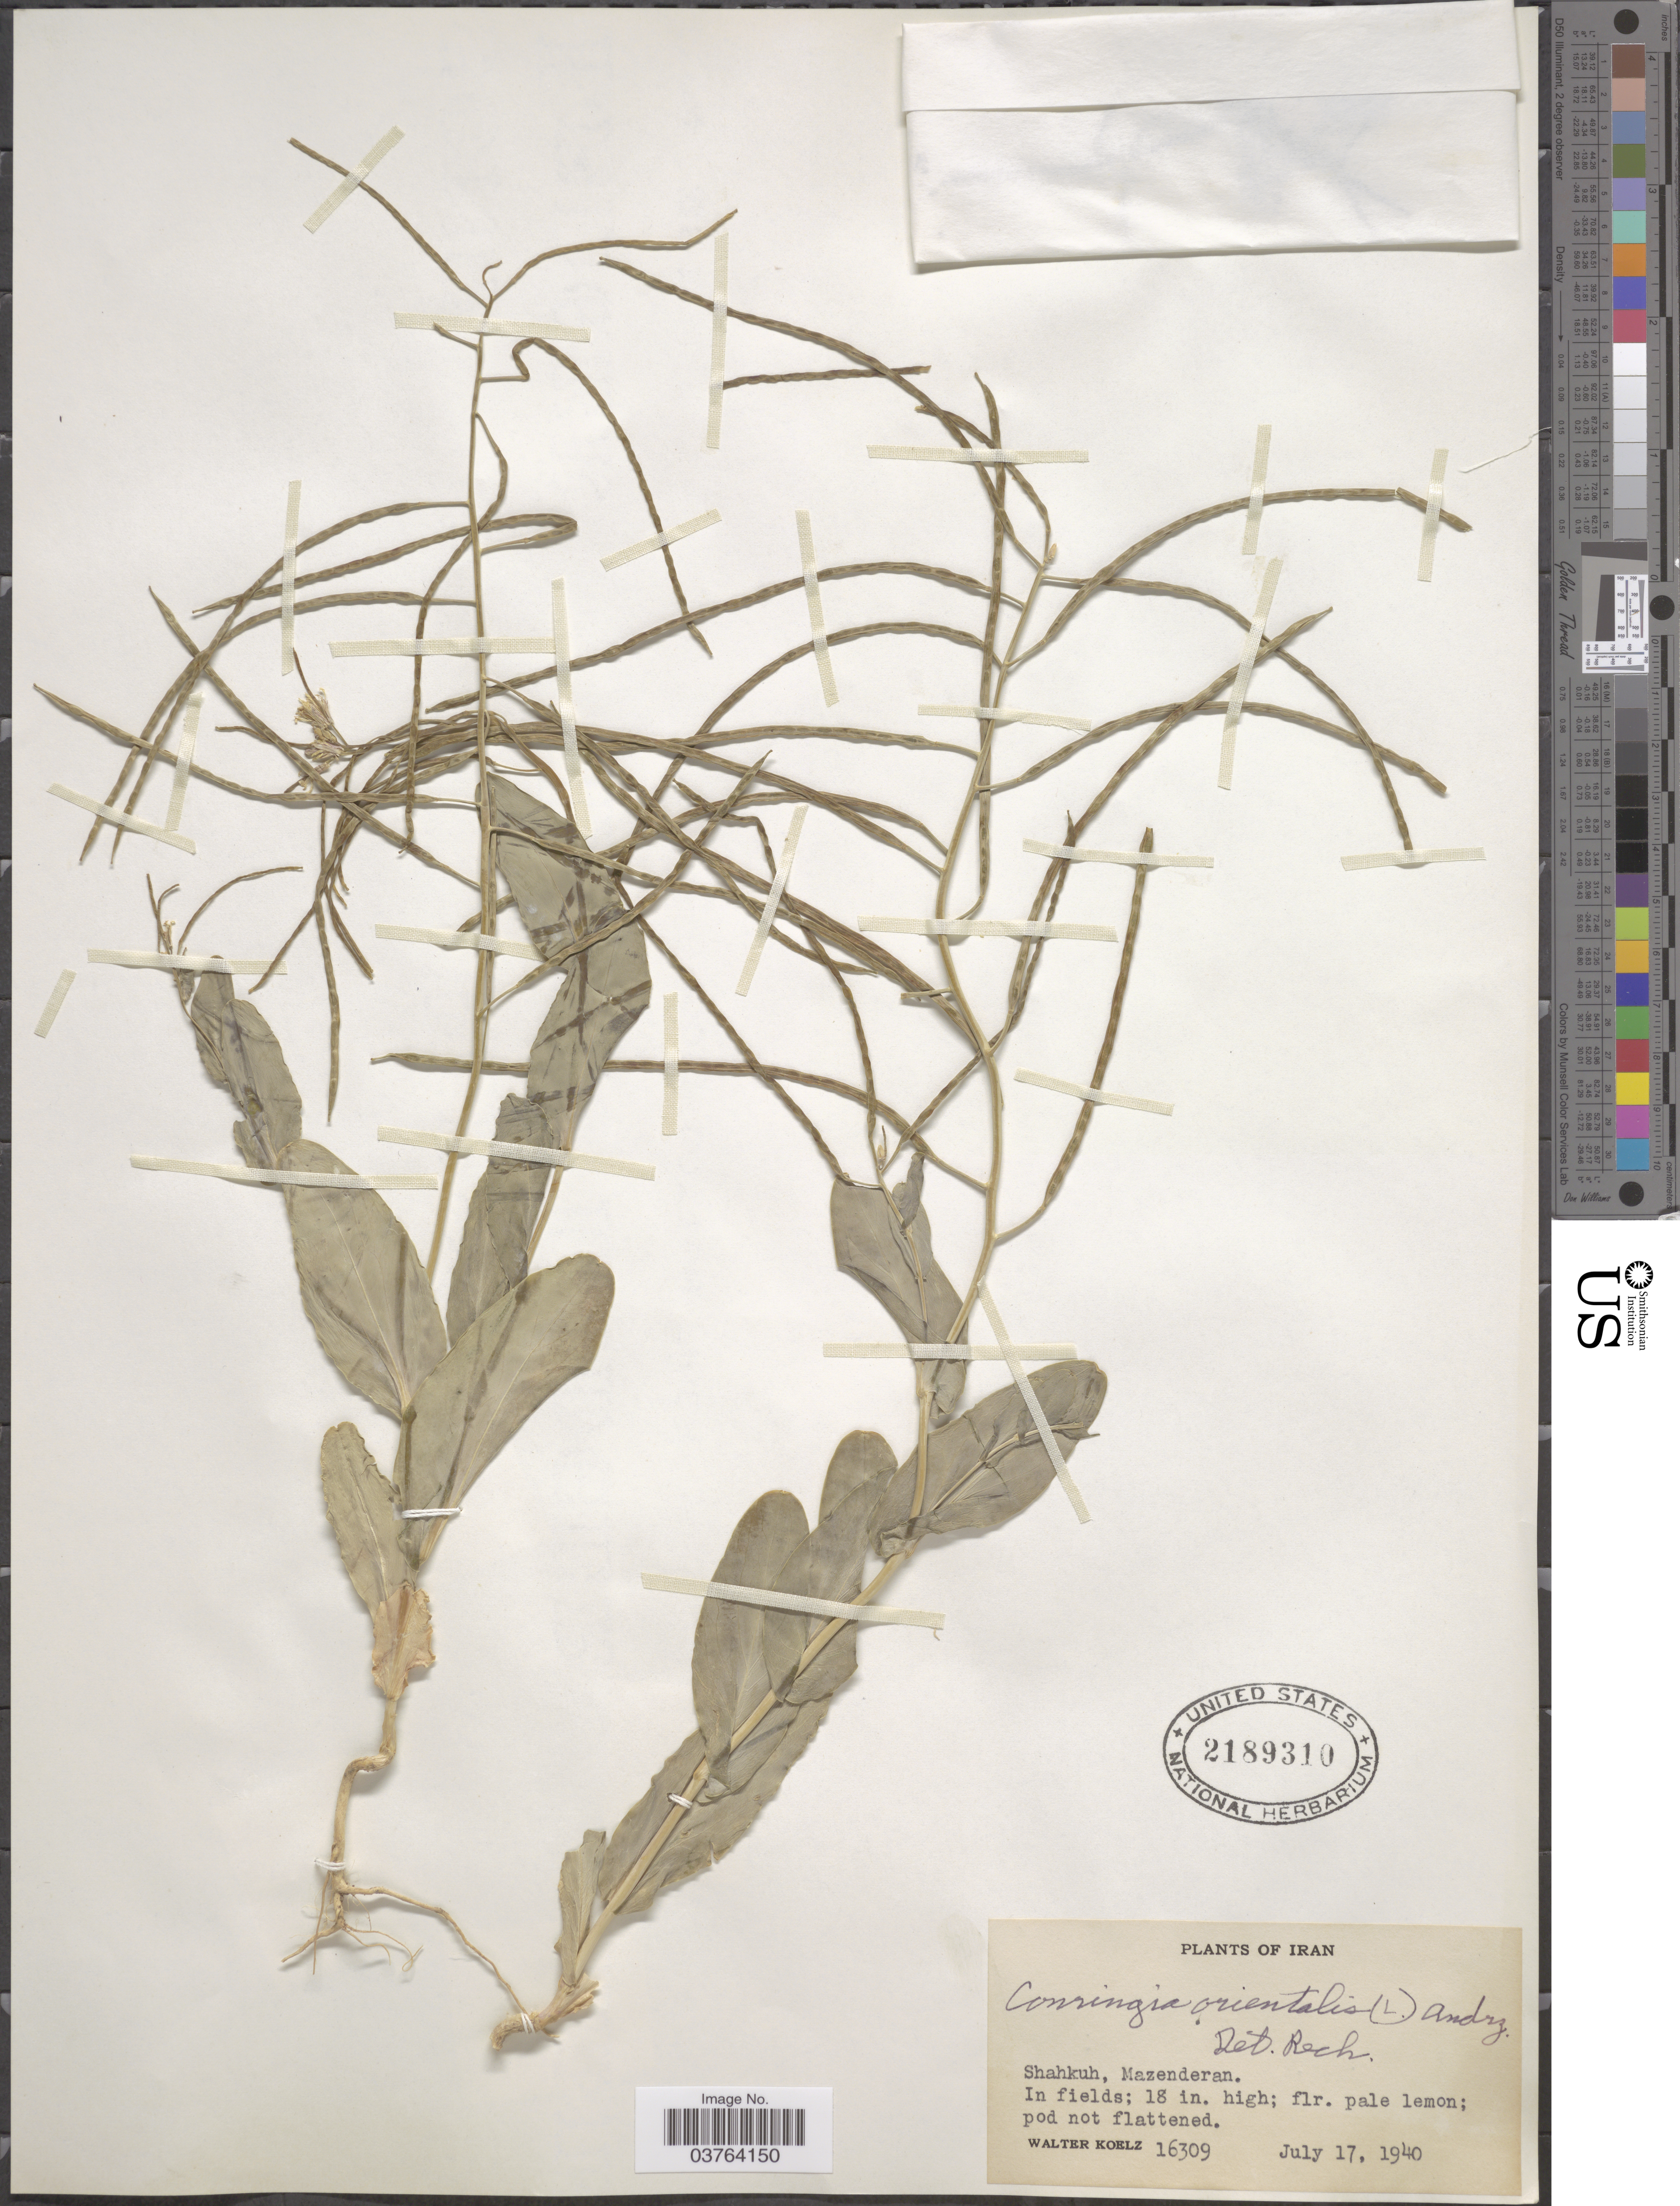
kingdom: Plantae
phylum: Tracheophyta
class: Magnoliopsida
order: Brassicales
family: Brassicaceae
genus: Conringia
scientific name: Conringia orientalis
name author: (L.) C. Presl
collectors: W. N. Koelz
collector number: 16309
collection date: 1940-07-17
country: Iran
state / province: Mazandaran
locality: Shahkuh.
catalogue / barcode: US 2189310